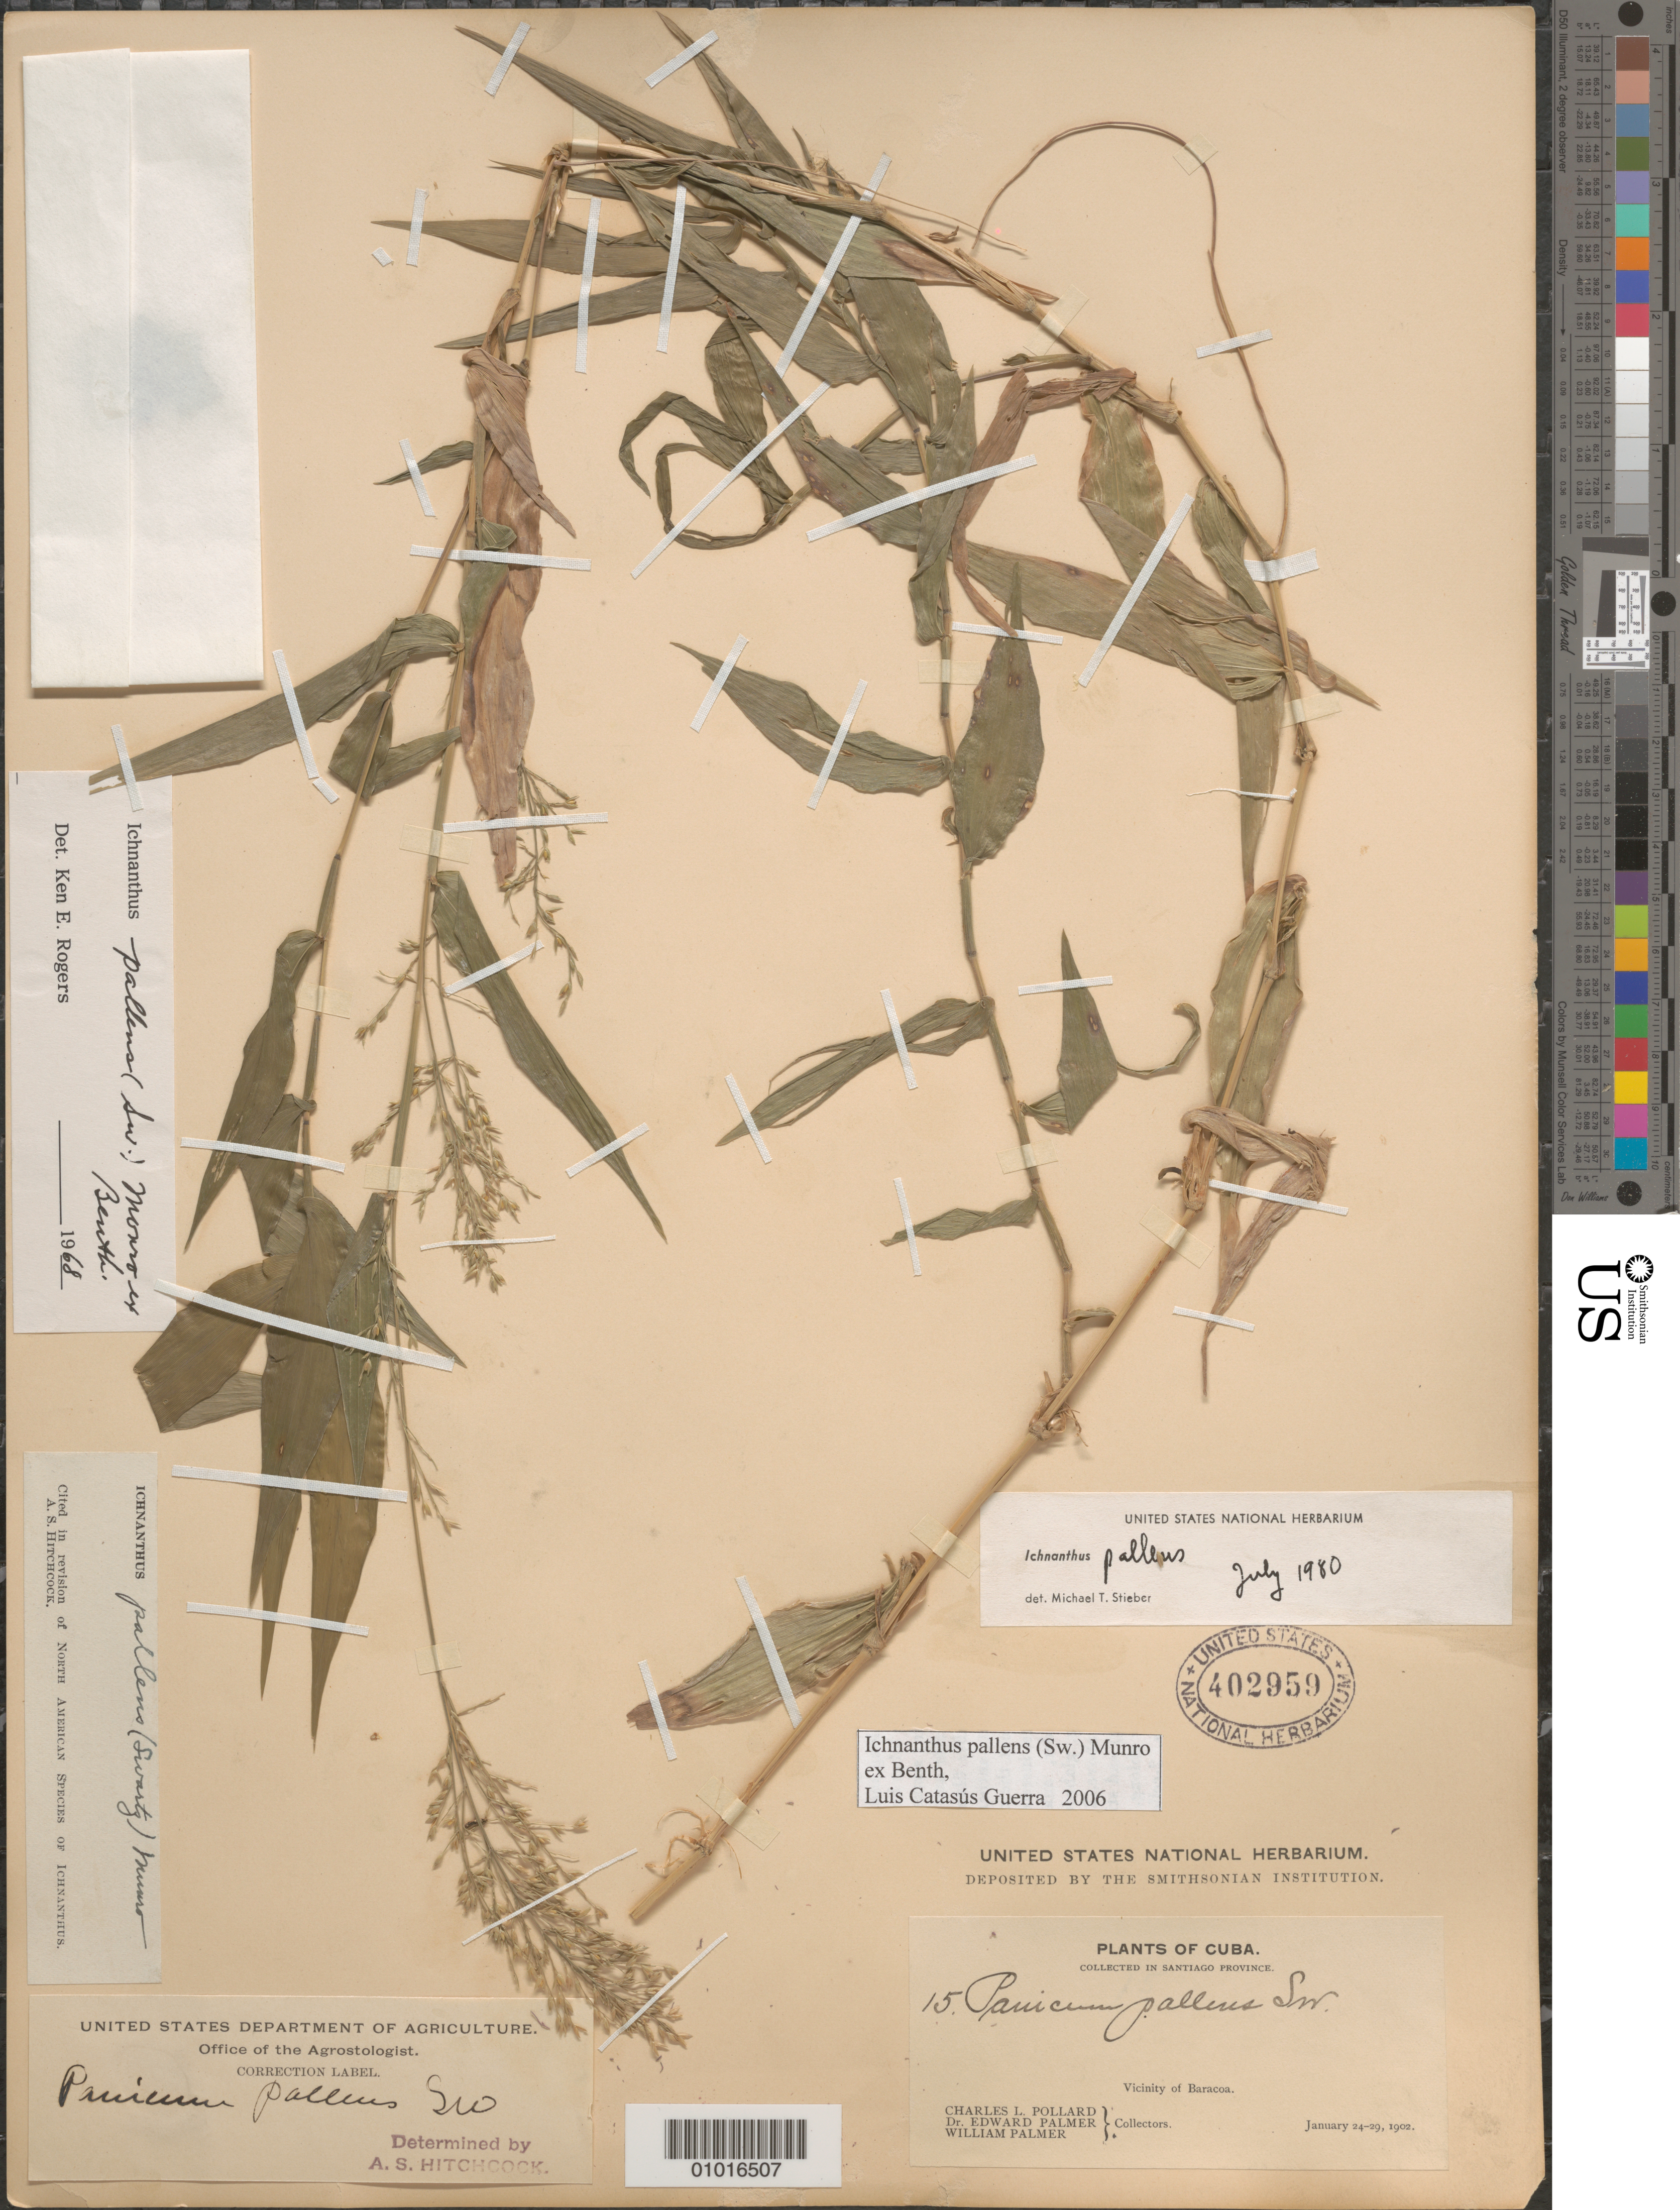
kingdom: Plantae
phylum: Tracheophyta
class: Liliopsida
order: Poales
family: Poaceae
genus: Ichnanthus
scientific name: Ichnanthus pallens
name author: (Sw.) Munro ex Benth.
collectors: C. L. Pollard, E. Palmer & W. Palmer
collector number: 15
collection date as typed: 24 Jan 1902 to 29 Jan 1902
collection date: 1902-01-24/1902-01-29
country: Cuba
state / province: Santiago de Cuba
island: Cuba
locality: Vicinity of Baracoa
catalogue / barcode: US 402959